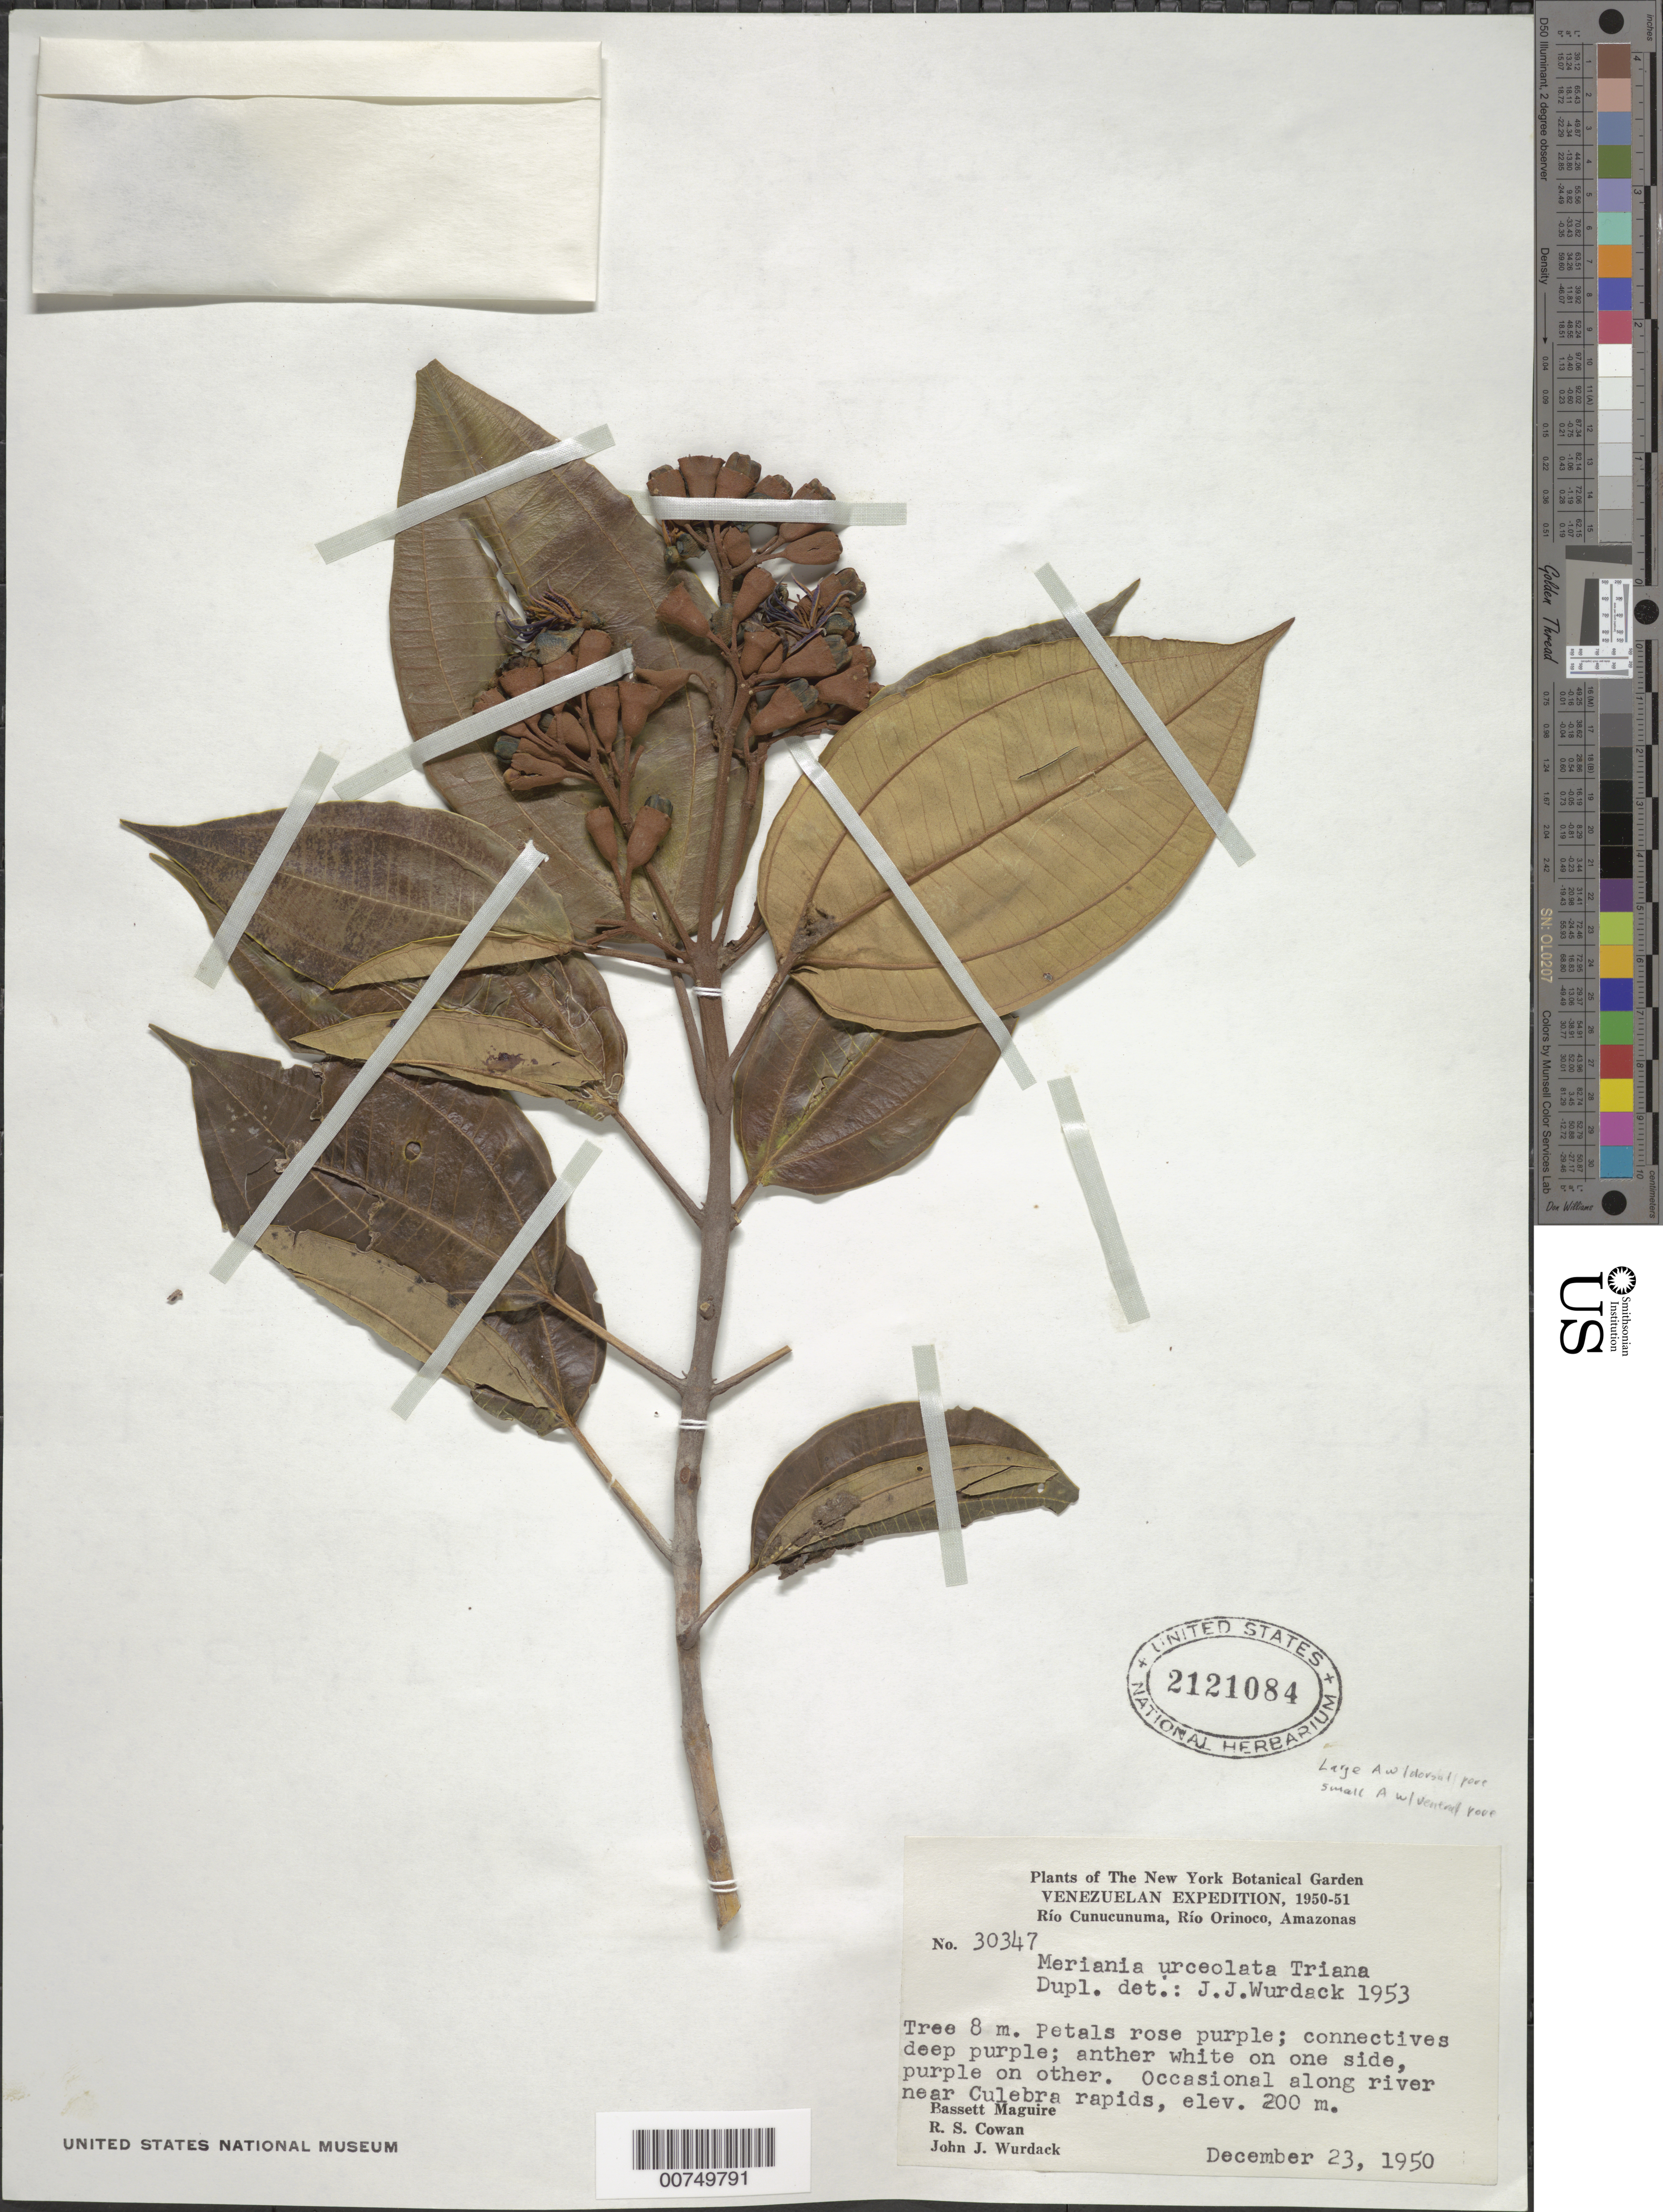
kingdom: Plantae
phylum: Tracheophyta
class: Magnoliopsida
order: Myrtales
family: Melastomataceae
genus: Meriania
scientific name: Meriania urceolata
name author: Triana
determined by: Wurdack, John J., (US), US (UNITED STATES)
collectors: B. Maguire, R. S. Cowan & J. J. Wurdack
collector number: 30347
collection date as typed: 23-Dec-50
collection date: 1950-12-23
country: Venezuela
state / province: Amazonas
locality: Río Cunucunuma, Culebra Rapids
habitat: Along river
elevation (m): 200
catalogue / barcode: US 2121084